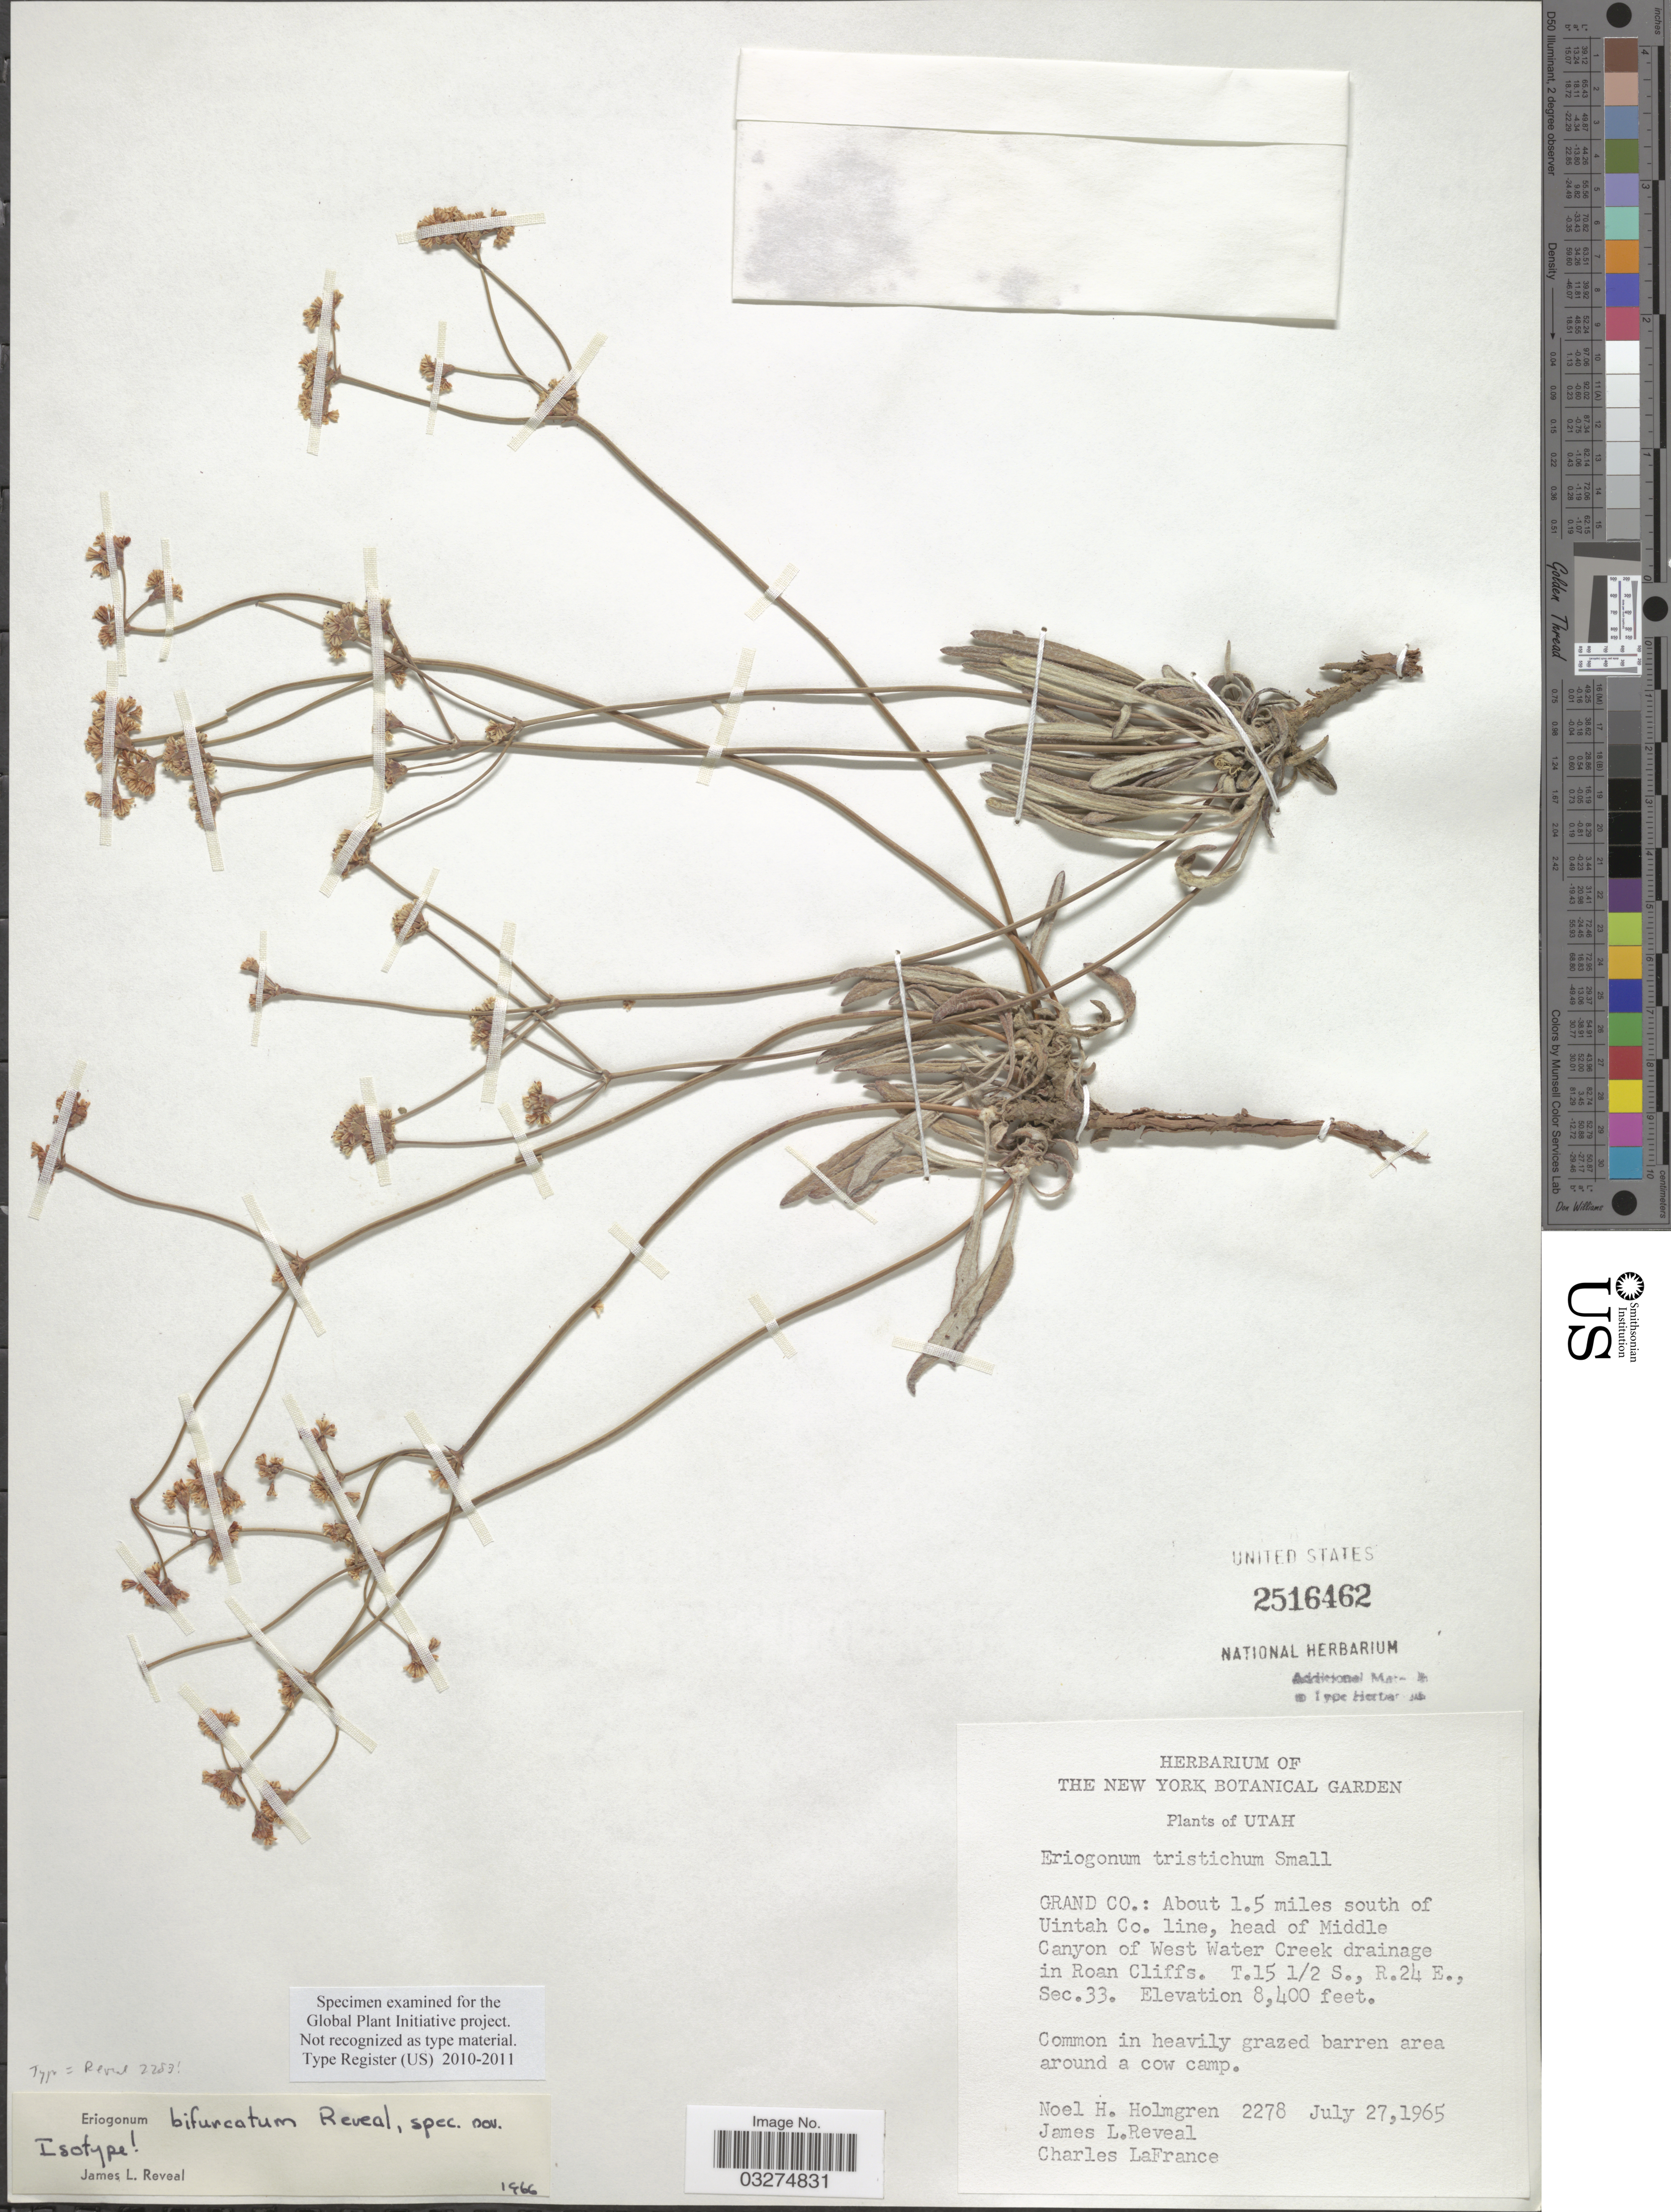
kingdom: Plantae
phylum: Tracheophyta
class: Magnoliopsida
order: Caryophyllales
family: Polygonaceae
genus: Eriogonum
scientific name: Eriogonum bifurcatum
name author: Reveal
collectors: N. H. Holmgren, J. L. Reveal & C. LaFrance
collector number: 2278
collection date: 1965-07-27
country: United States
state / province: Utah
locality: Grand Co.: About 1.5 miles south of Uintah Co. line, head of Middle Canyon of West Water Creek drainage in Roan Cliffs. T.15 1/2 S., R.24E., Sec.33. Barren area around a cow camp.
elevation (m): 2560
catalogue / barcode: US 2516462